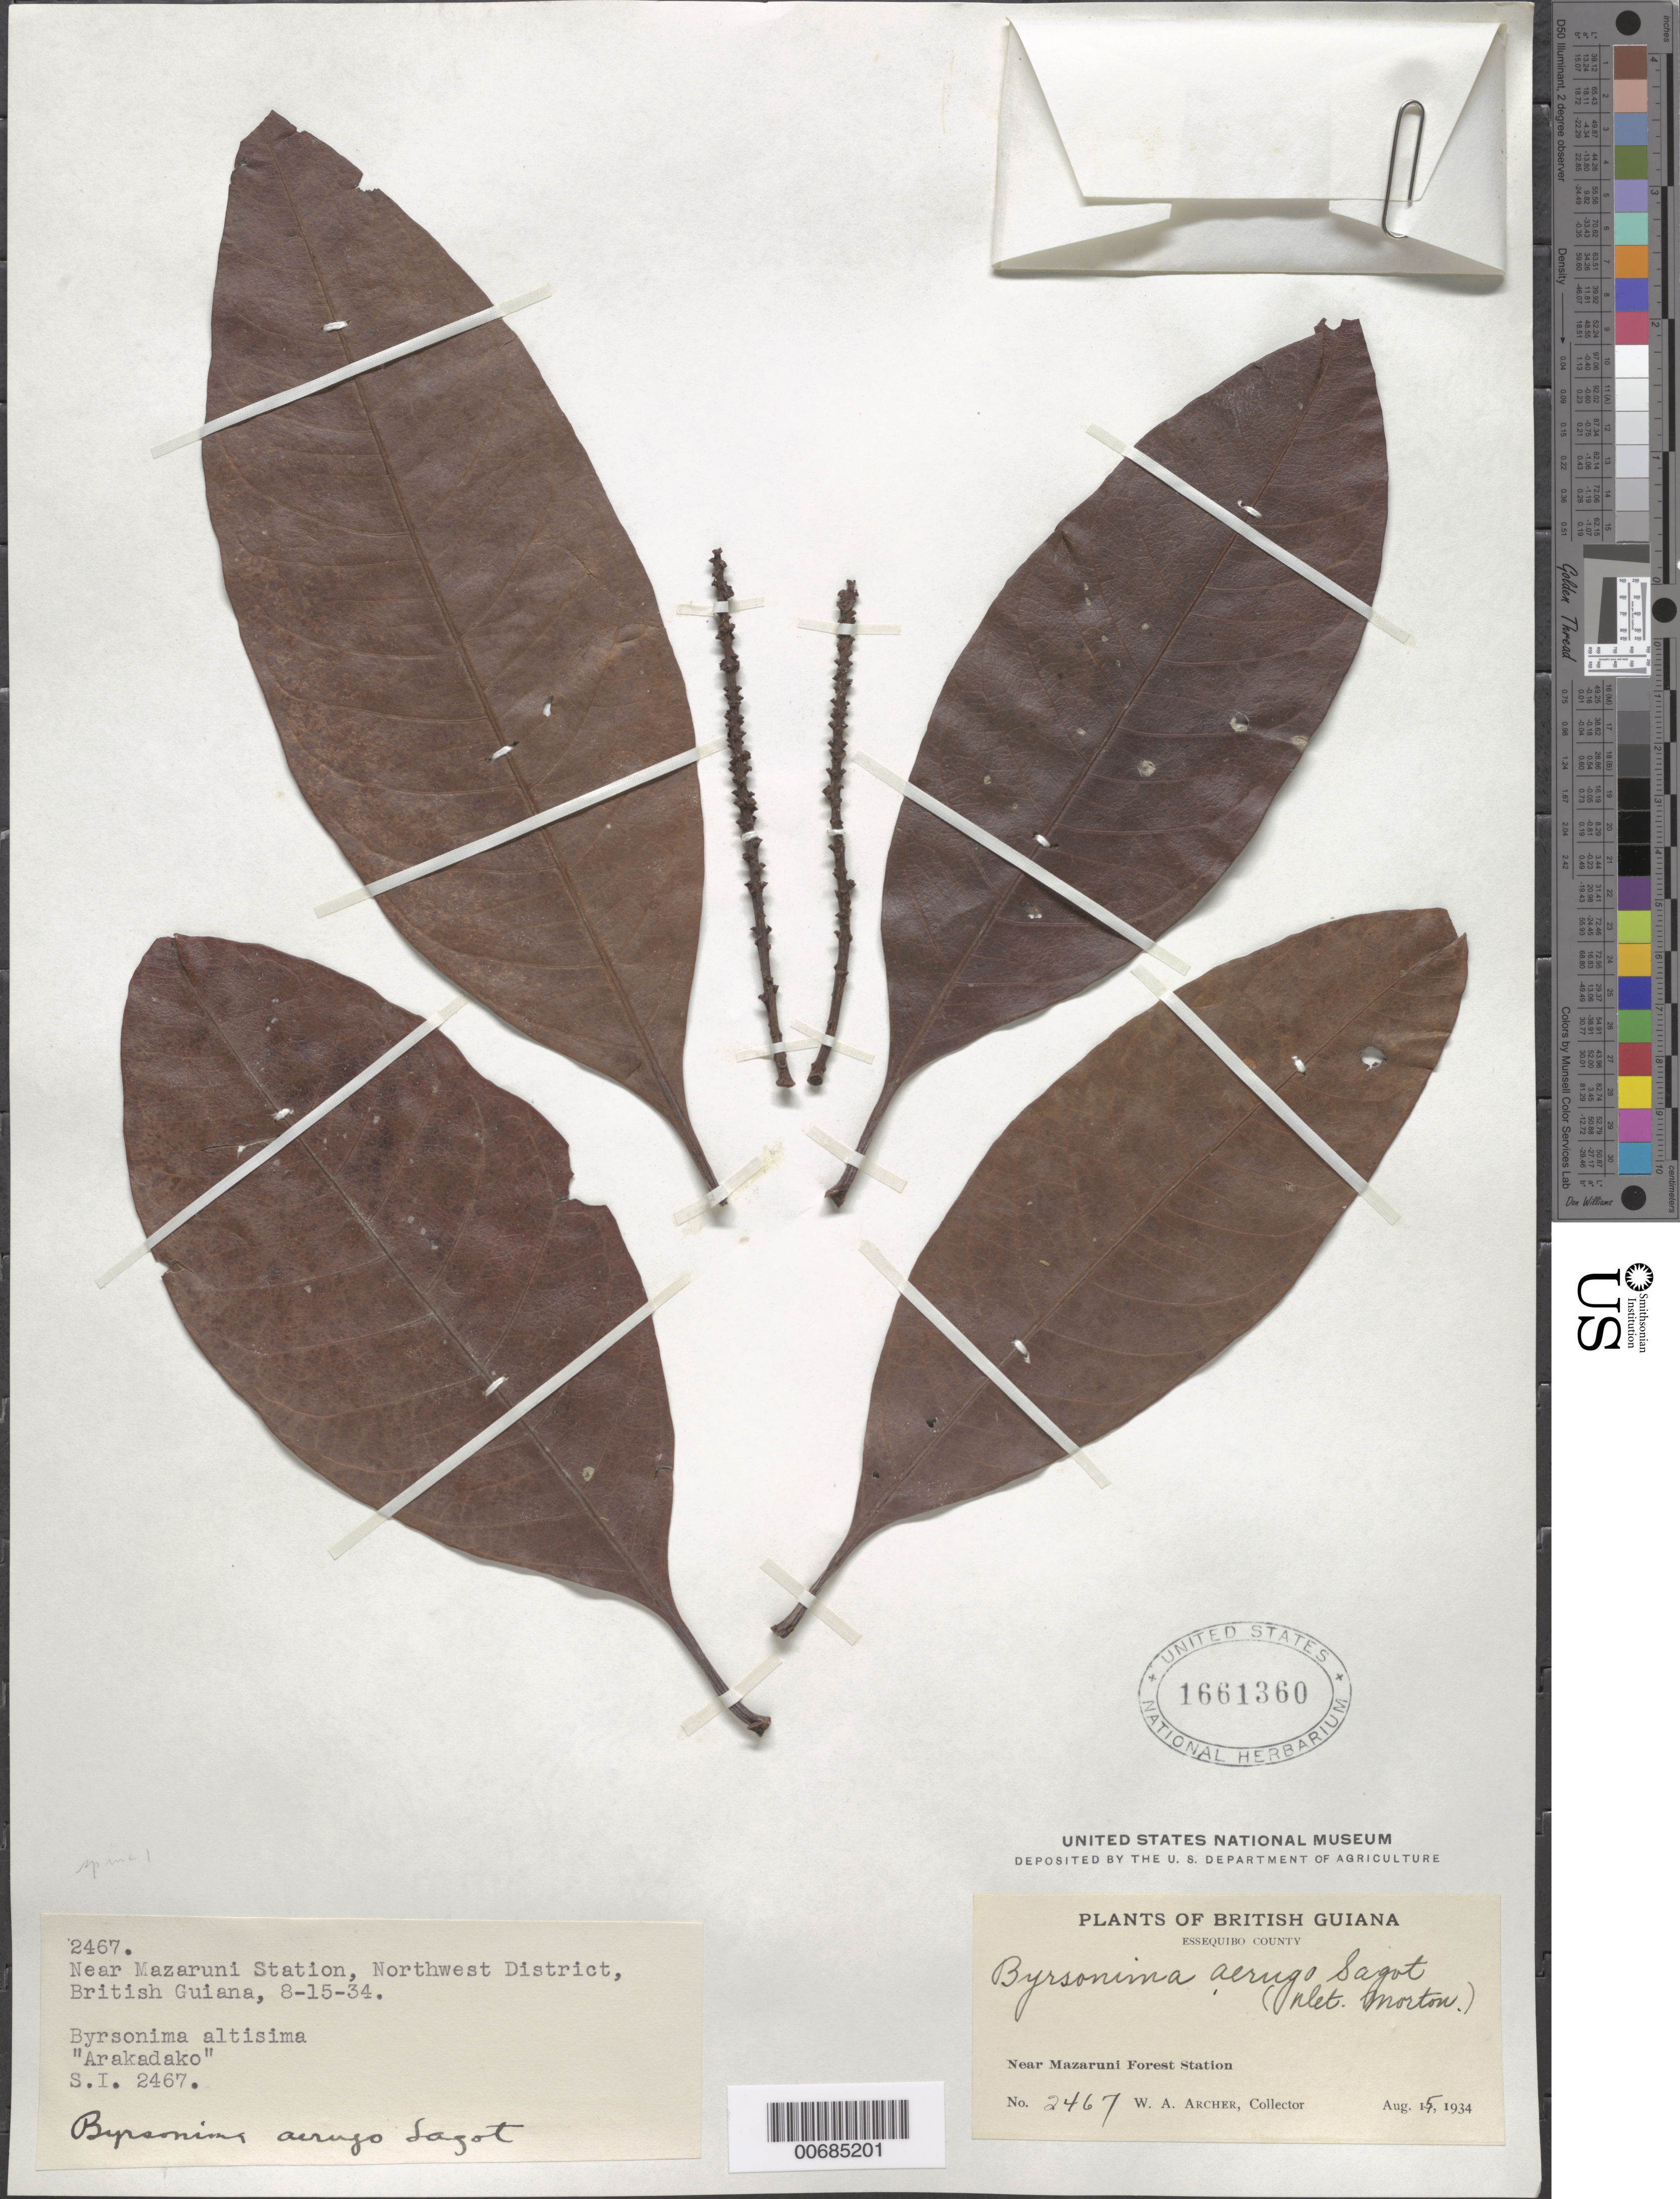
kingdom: Plantae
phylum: Tracheophyta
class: Magnoliopsida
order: Malpighiales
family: Malpighiaceae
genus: Byrsonima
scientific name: Byrsonima aerugo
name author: Sagot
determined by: Morton, --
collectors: W. A. Archer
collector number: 2467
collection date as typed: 15-Aug-34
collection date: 1934-08-15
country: Guyana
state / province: Cuyuni-Mazaruni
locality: Mazaruni Forest Station, vic.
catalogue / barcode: US 1661360